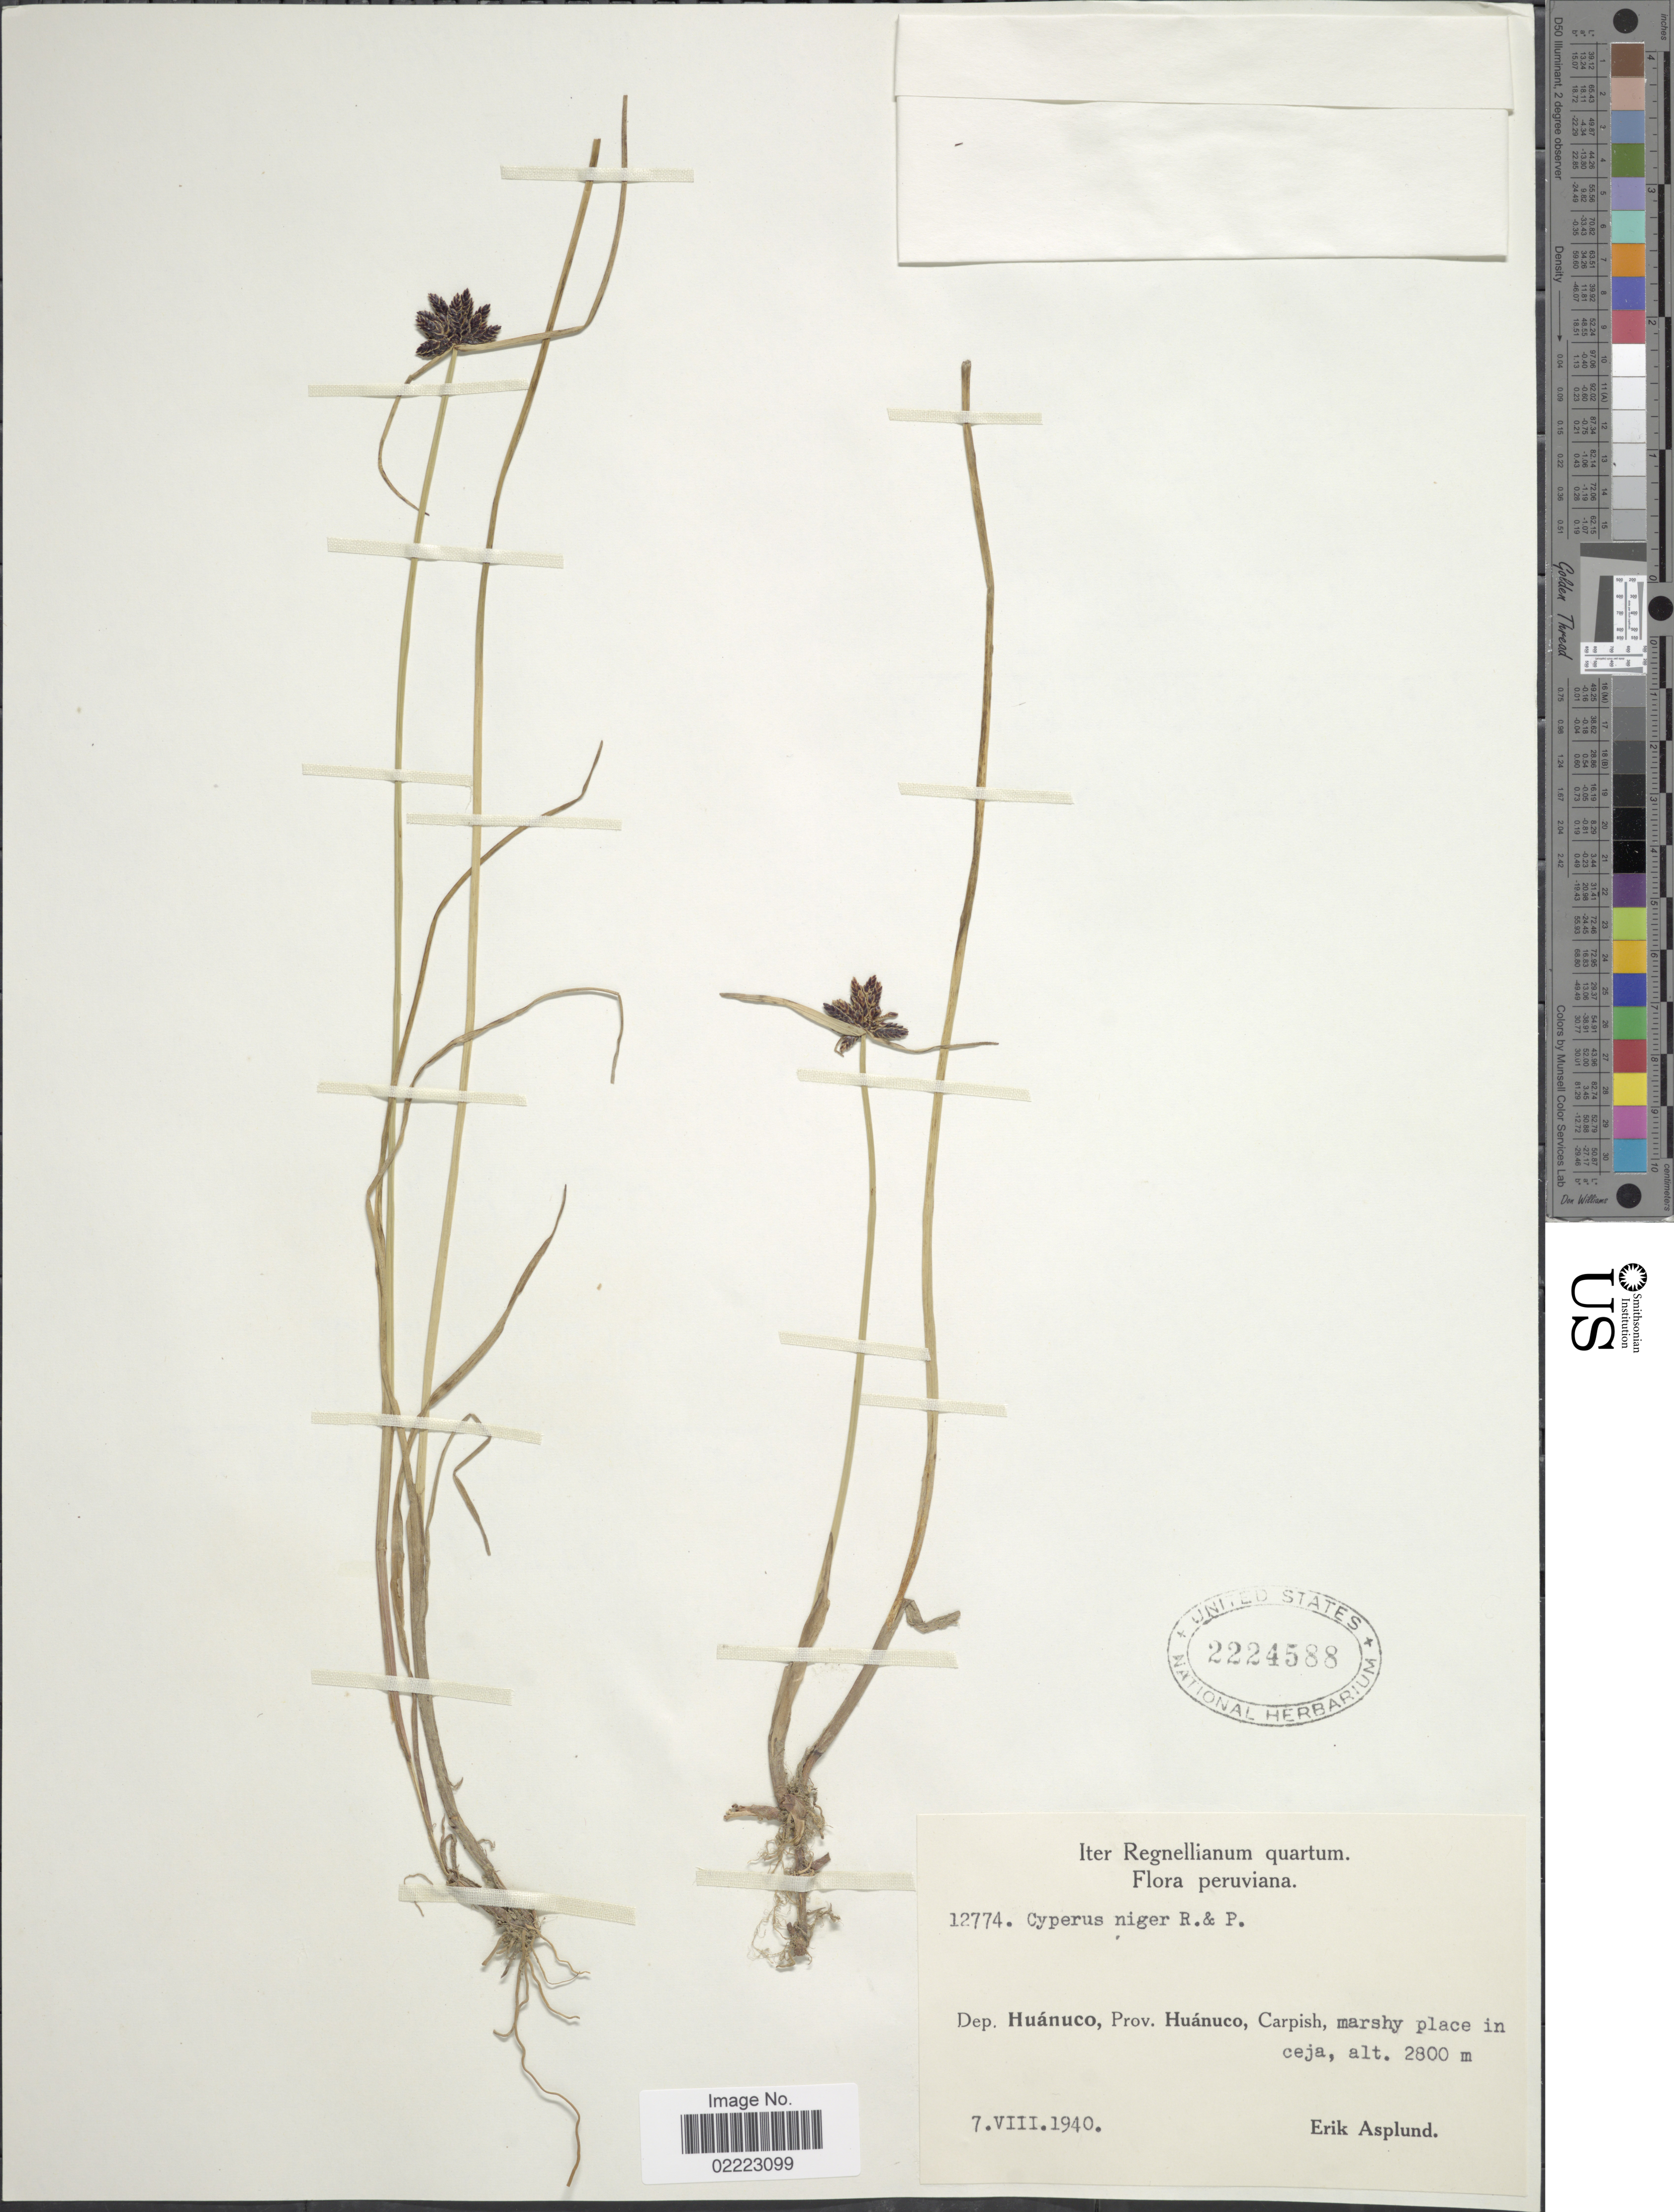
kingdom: Plantae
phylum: Tracheophyta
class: Liliopsida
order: Poales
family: Cyperaceae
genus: Cyperus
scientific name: Cyperus niger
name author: Ruiz & Pav.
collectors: E. Asplund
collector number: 12774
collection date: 1940-08-07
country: Peru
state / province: Huánuco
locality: Dep. Huánuco, Carpish, marshy place in ceja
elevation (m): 2800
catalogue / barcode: US 2224588